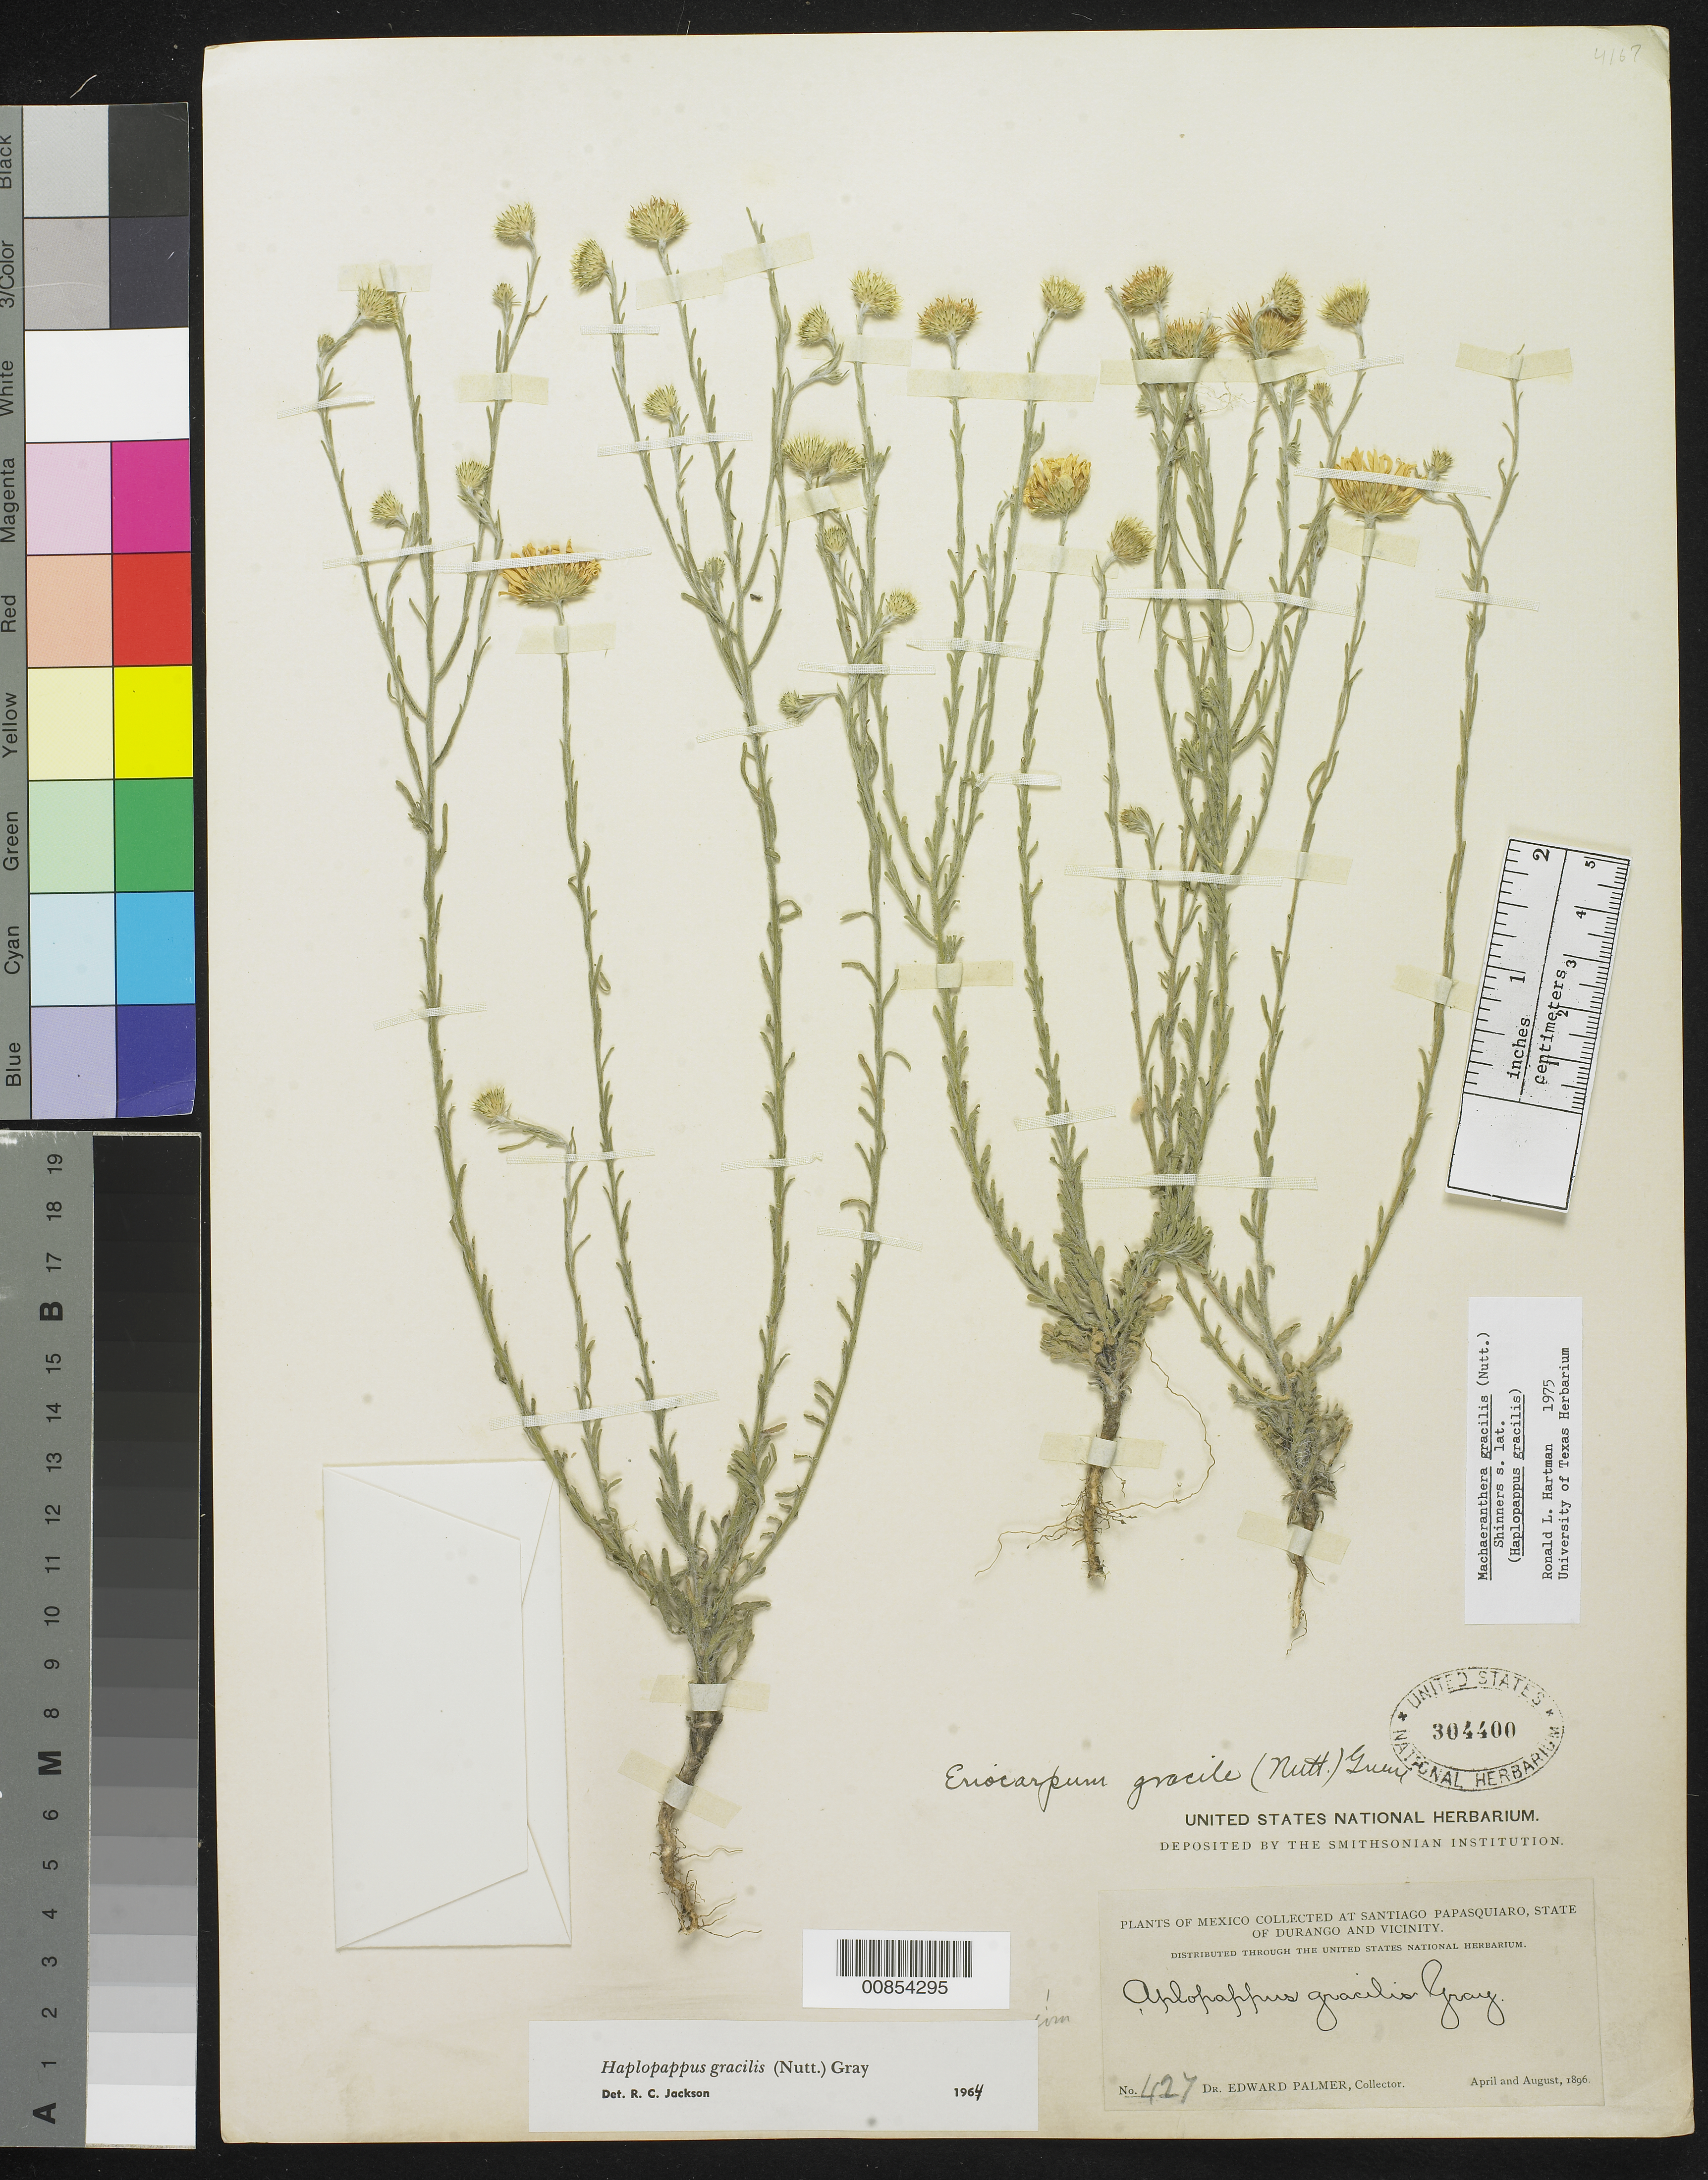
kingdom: Plantae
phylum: Tracheophyta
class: Magnoliopsida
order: Asterales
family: Asteraceae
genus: Machaeranthera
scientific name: Machaeranthera gracilis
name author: (Nutt.) Shinners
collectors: E. Palmer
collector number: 427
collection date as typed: Apr 1896 to -- Aug 1896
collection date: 1896-04/1896-08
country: Mexico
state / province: Durango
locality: Santiago Papasquiaro, Durango and vicinity.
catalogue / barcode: US 304400